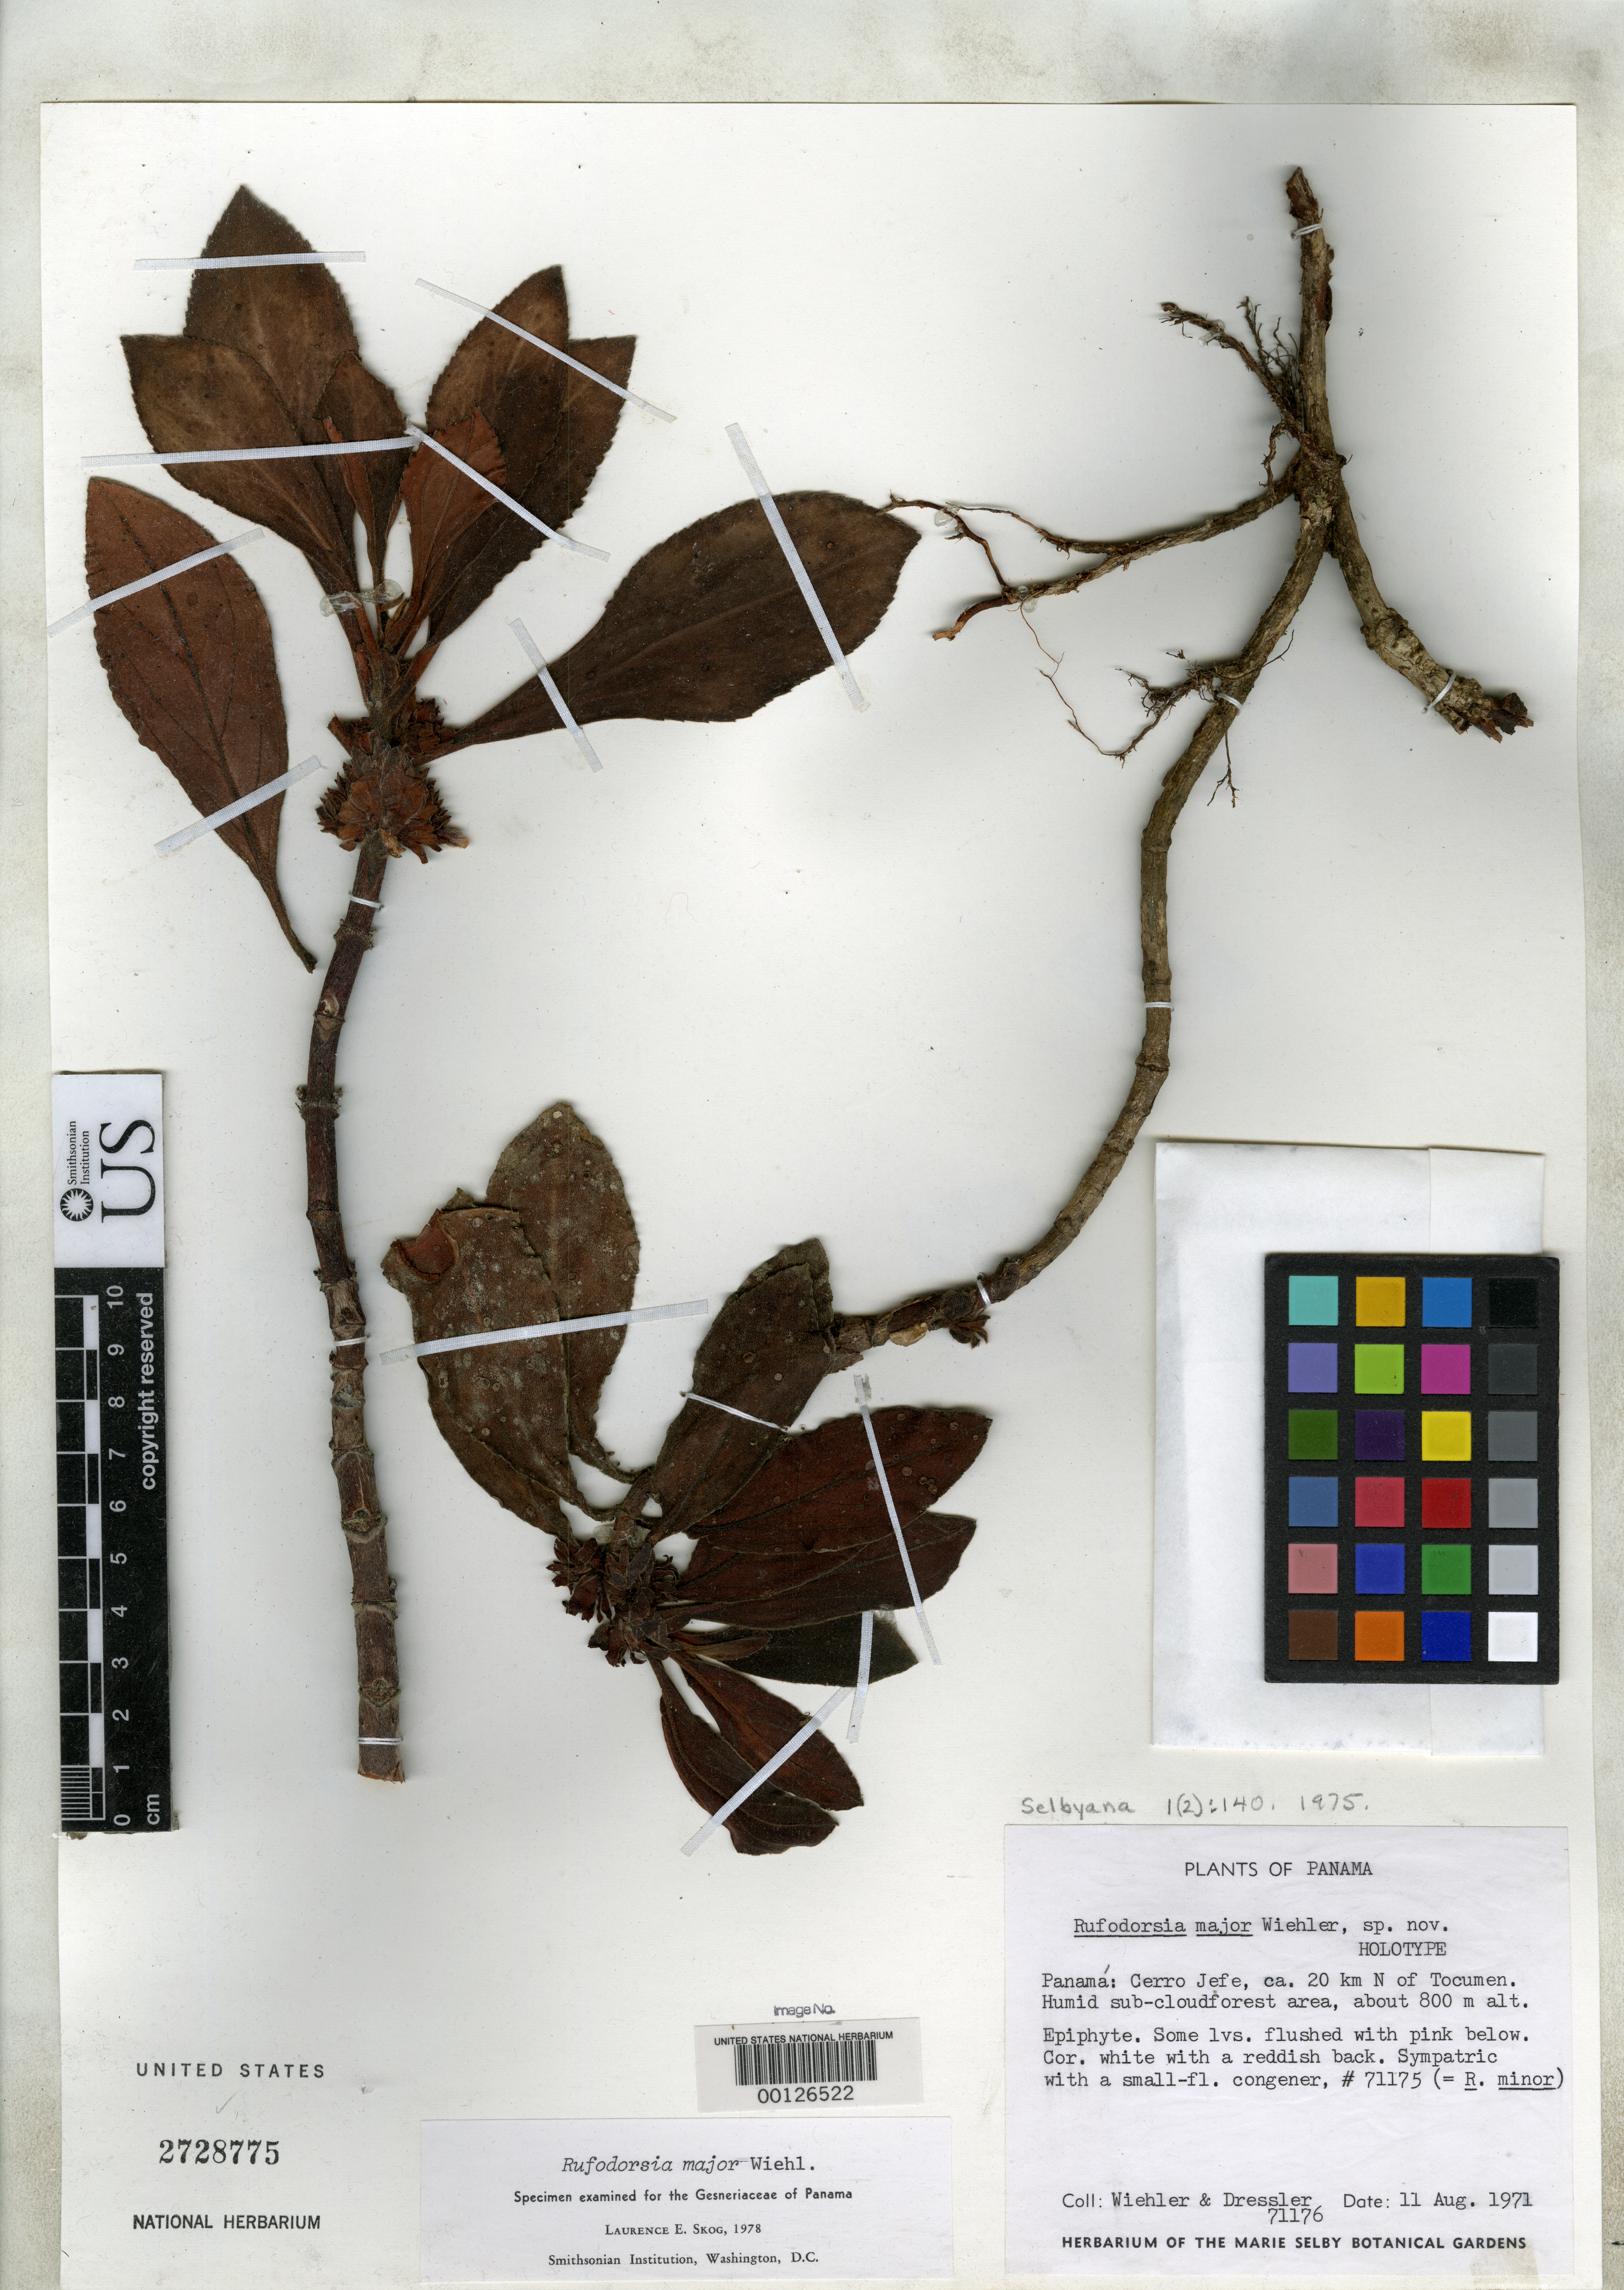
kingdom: Plantae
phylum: Tracheophyta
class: Magnoliopsida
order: Lamiales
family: Gesneriaceae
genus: Rufodorsia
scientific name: Rufodorsia major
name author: Wiehler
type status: Holotype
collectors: H. J. Wiehler & R. Dressler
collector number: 71176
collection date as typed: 11 Aug 1971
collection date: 1971-08-11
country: Panama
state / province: Panamá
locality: Cerro Jefe, 20 km. north of Tocumen.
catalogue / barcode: US 2728775